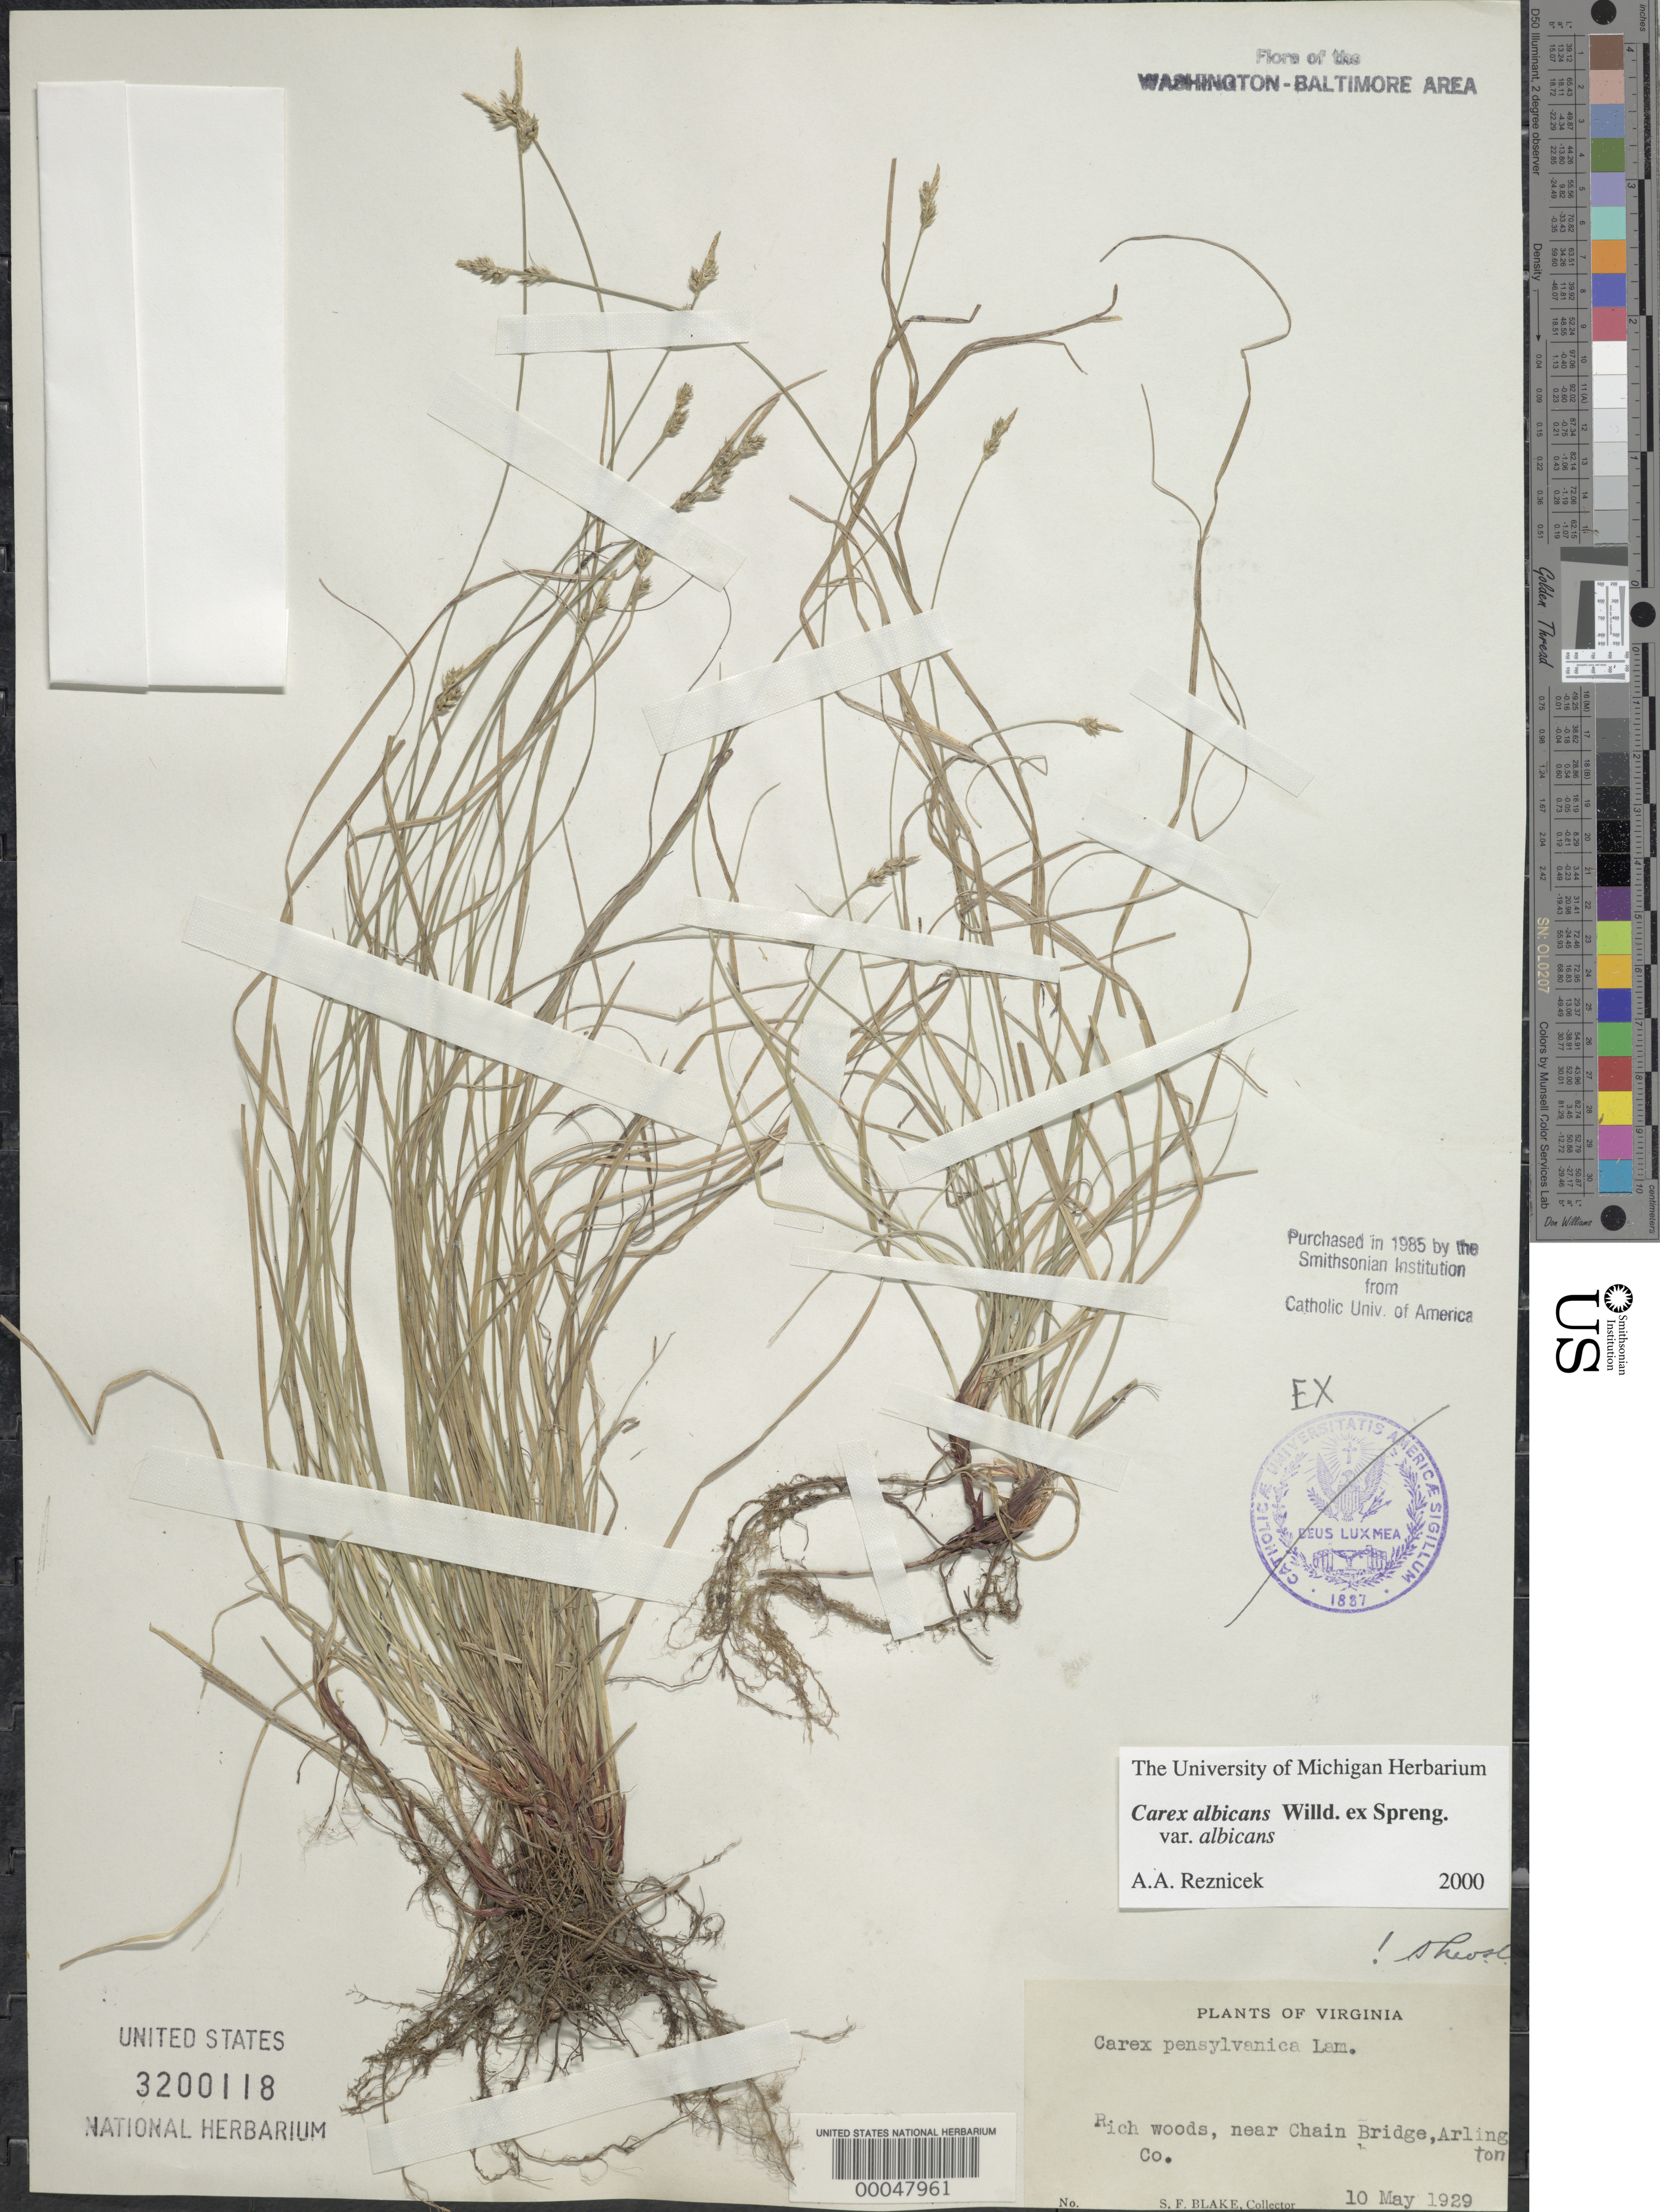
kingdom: Plantae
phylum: Tracheophyta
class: Liliopsida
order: Poales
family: Cyperaceae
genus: Carex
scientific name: Carex albicans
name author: Willd. ex Spreng.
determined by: Reznicek, A. A.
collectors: S. Blake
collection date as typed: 10 May 1929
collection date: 1929-05-10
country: United States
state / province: Virginia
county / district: Arlington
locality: Near Chain Bridge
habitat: Rich woods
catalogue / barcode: US 3200118